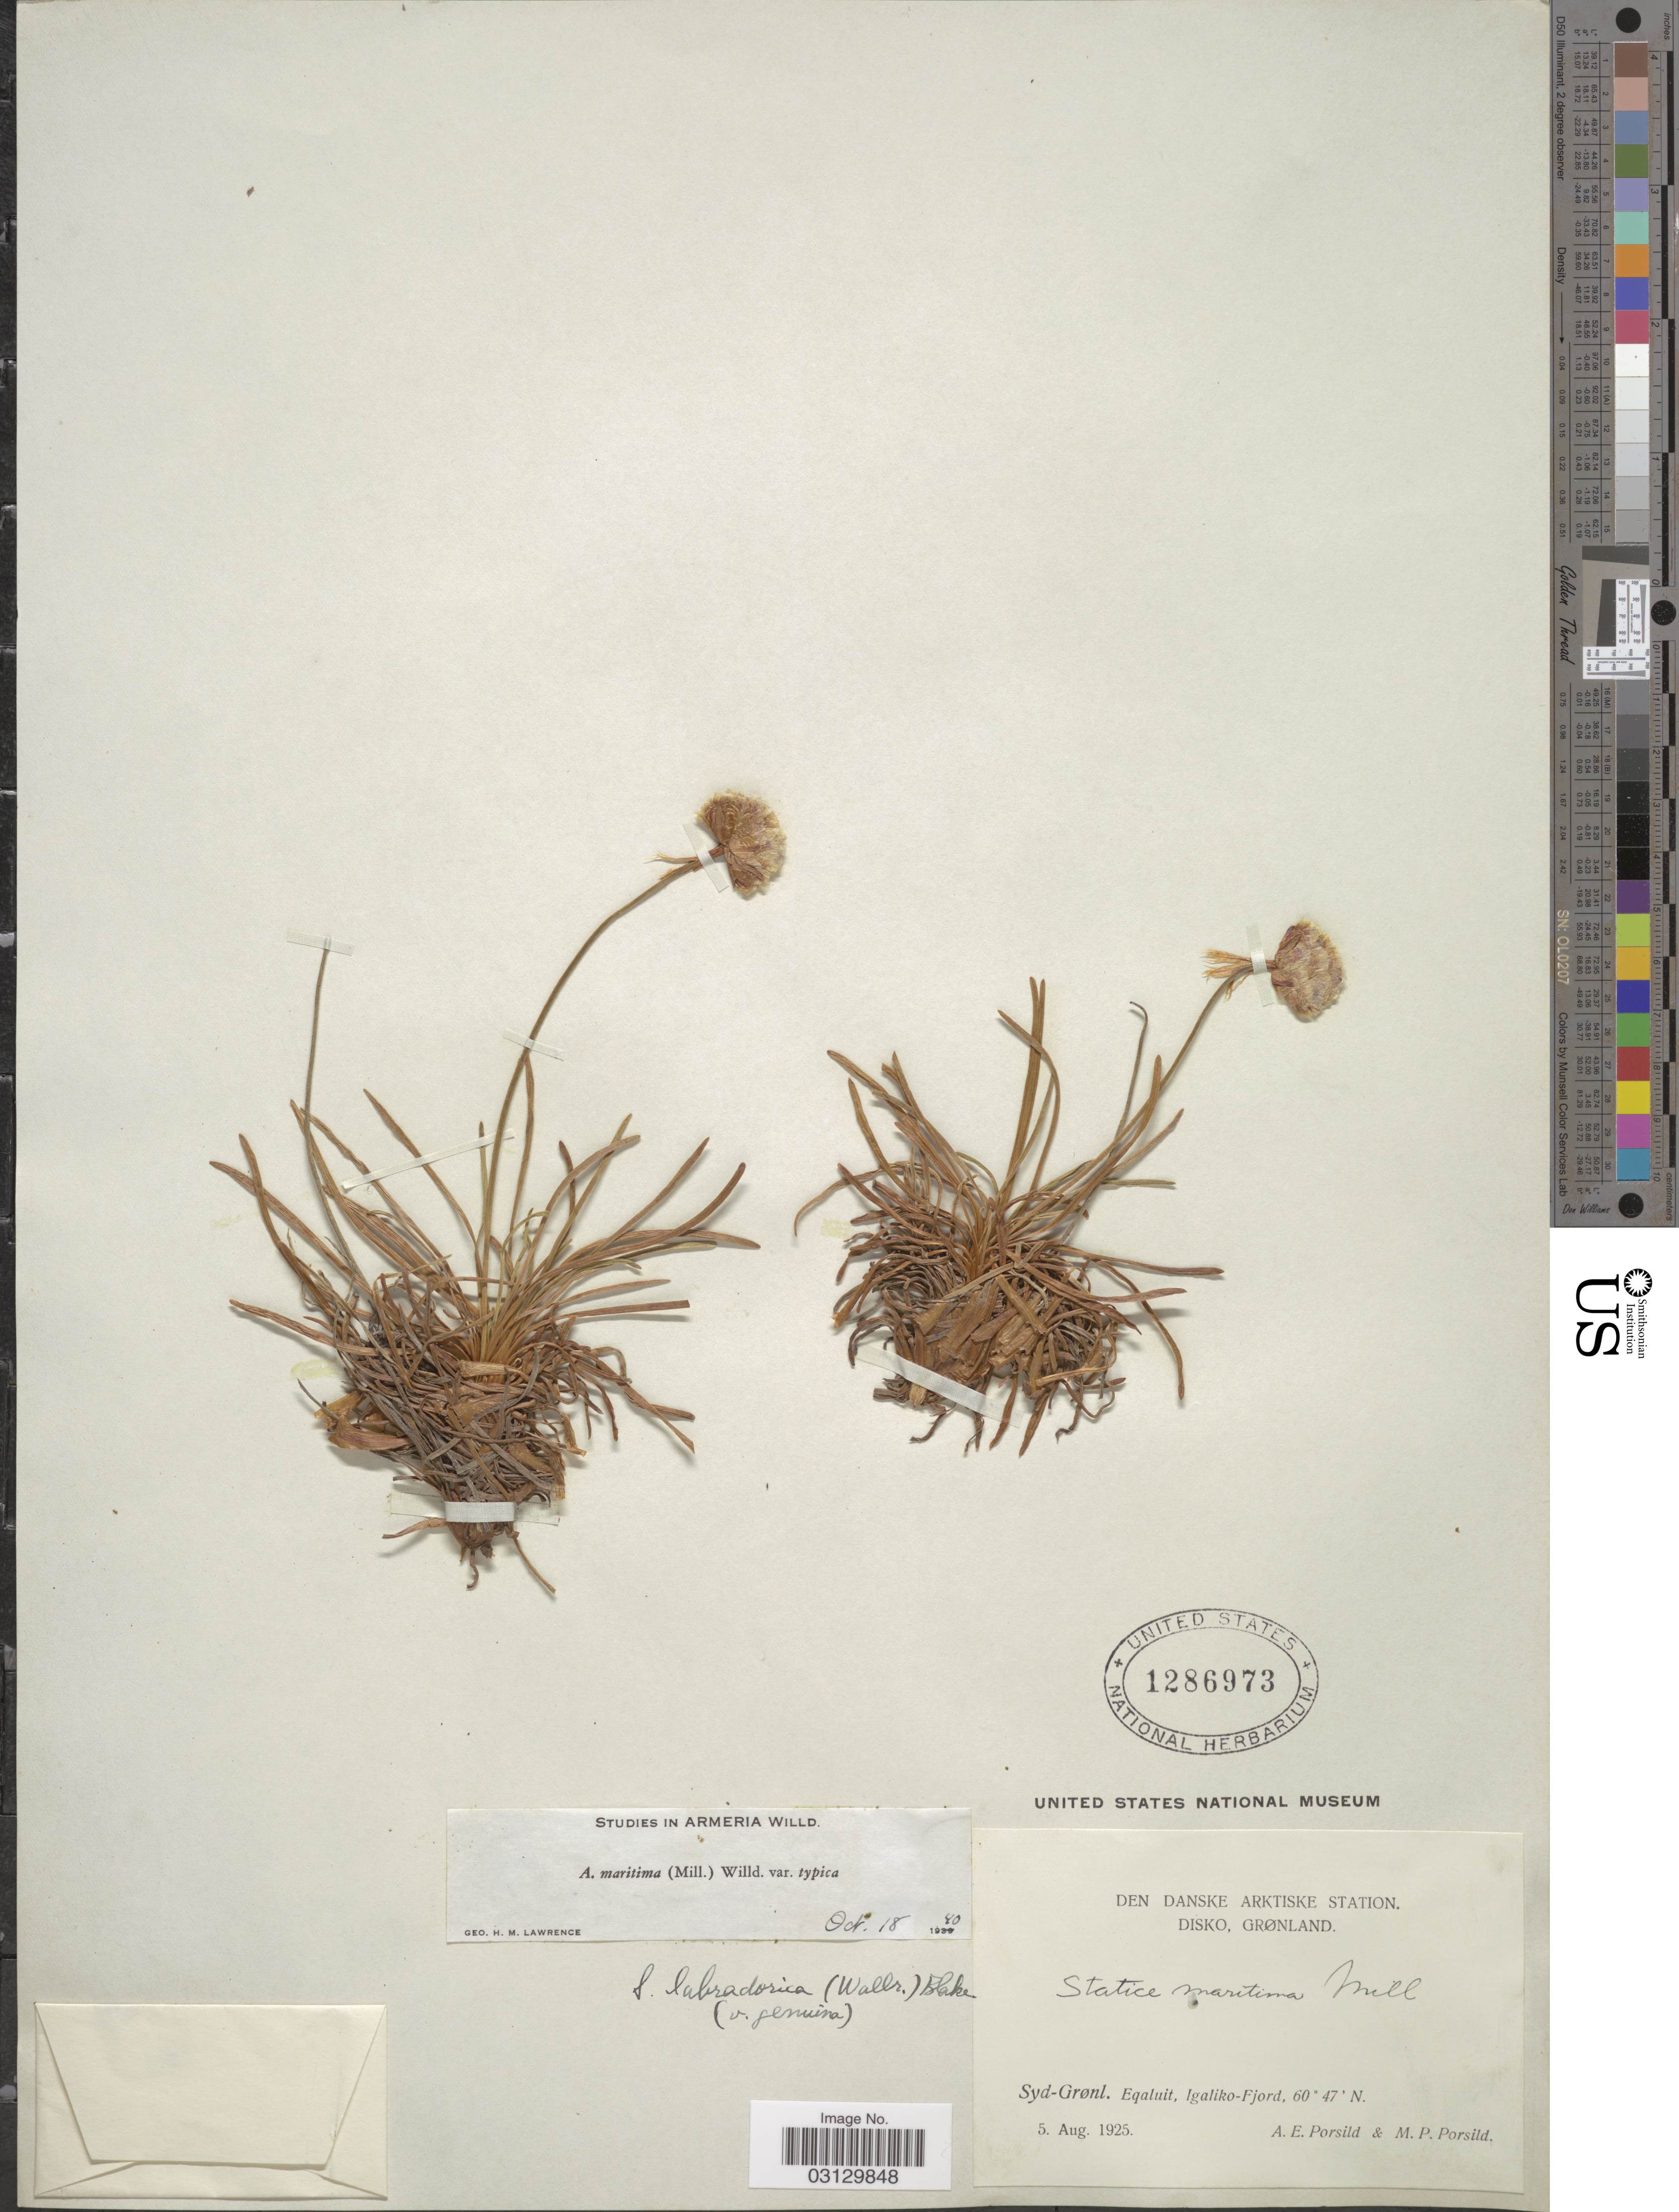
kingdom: Plantae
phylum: Tracheophyta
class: Magnoliopsida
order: Caryophyllales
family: Plumbaginaceae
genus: Armeria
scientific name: Armeria maritima subsp. maritima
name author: (Mill.) Willd.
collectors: A. E. Porsild & M. P. Porsild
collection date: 1925-08-05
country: Greenland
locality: Syd-Grønl. Eqaluit, Igaliko-Fjord.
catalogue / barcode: US 1286973